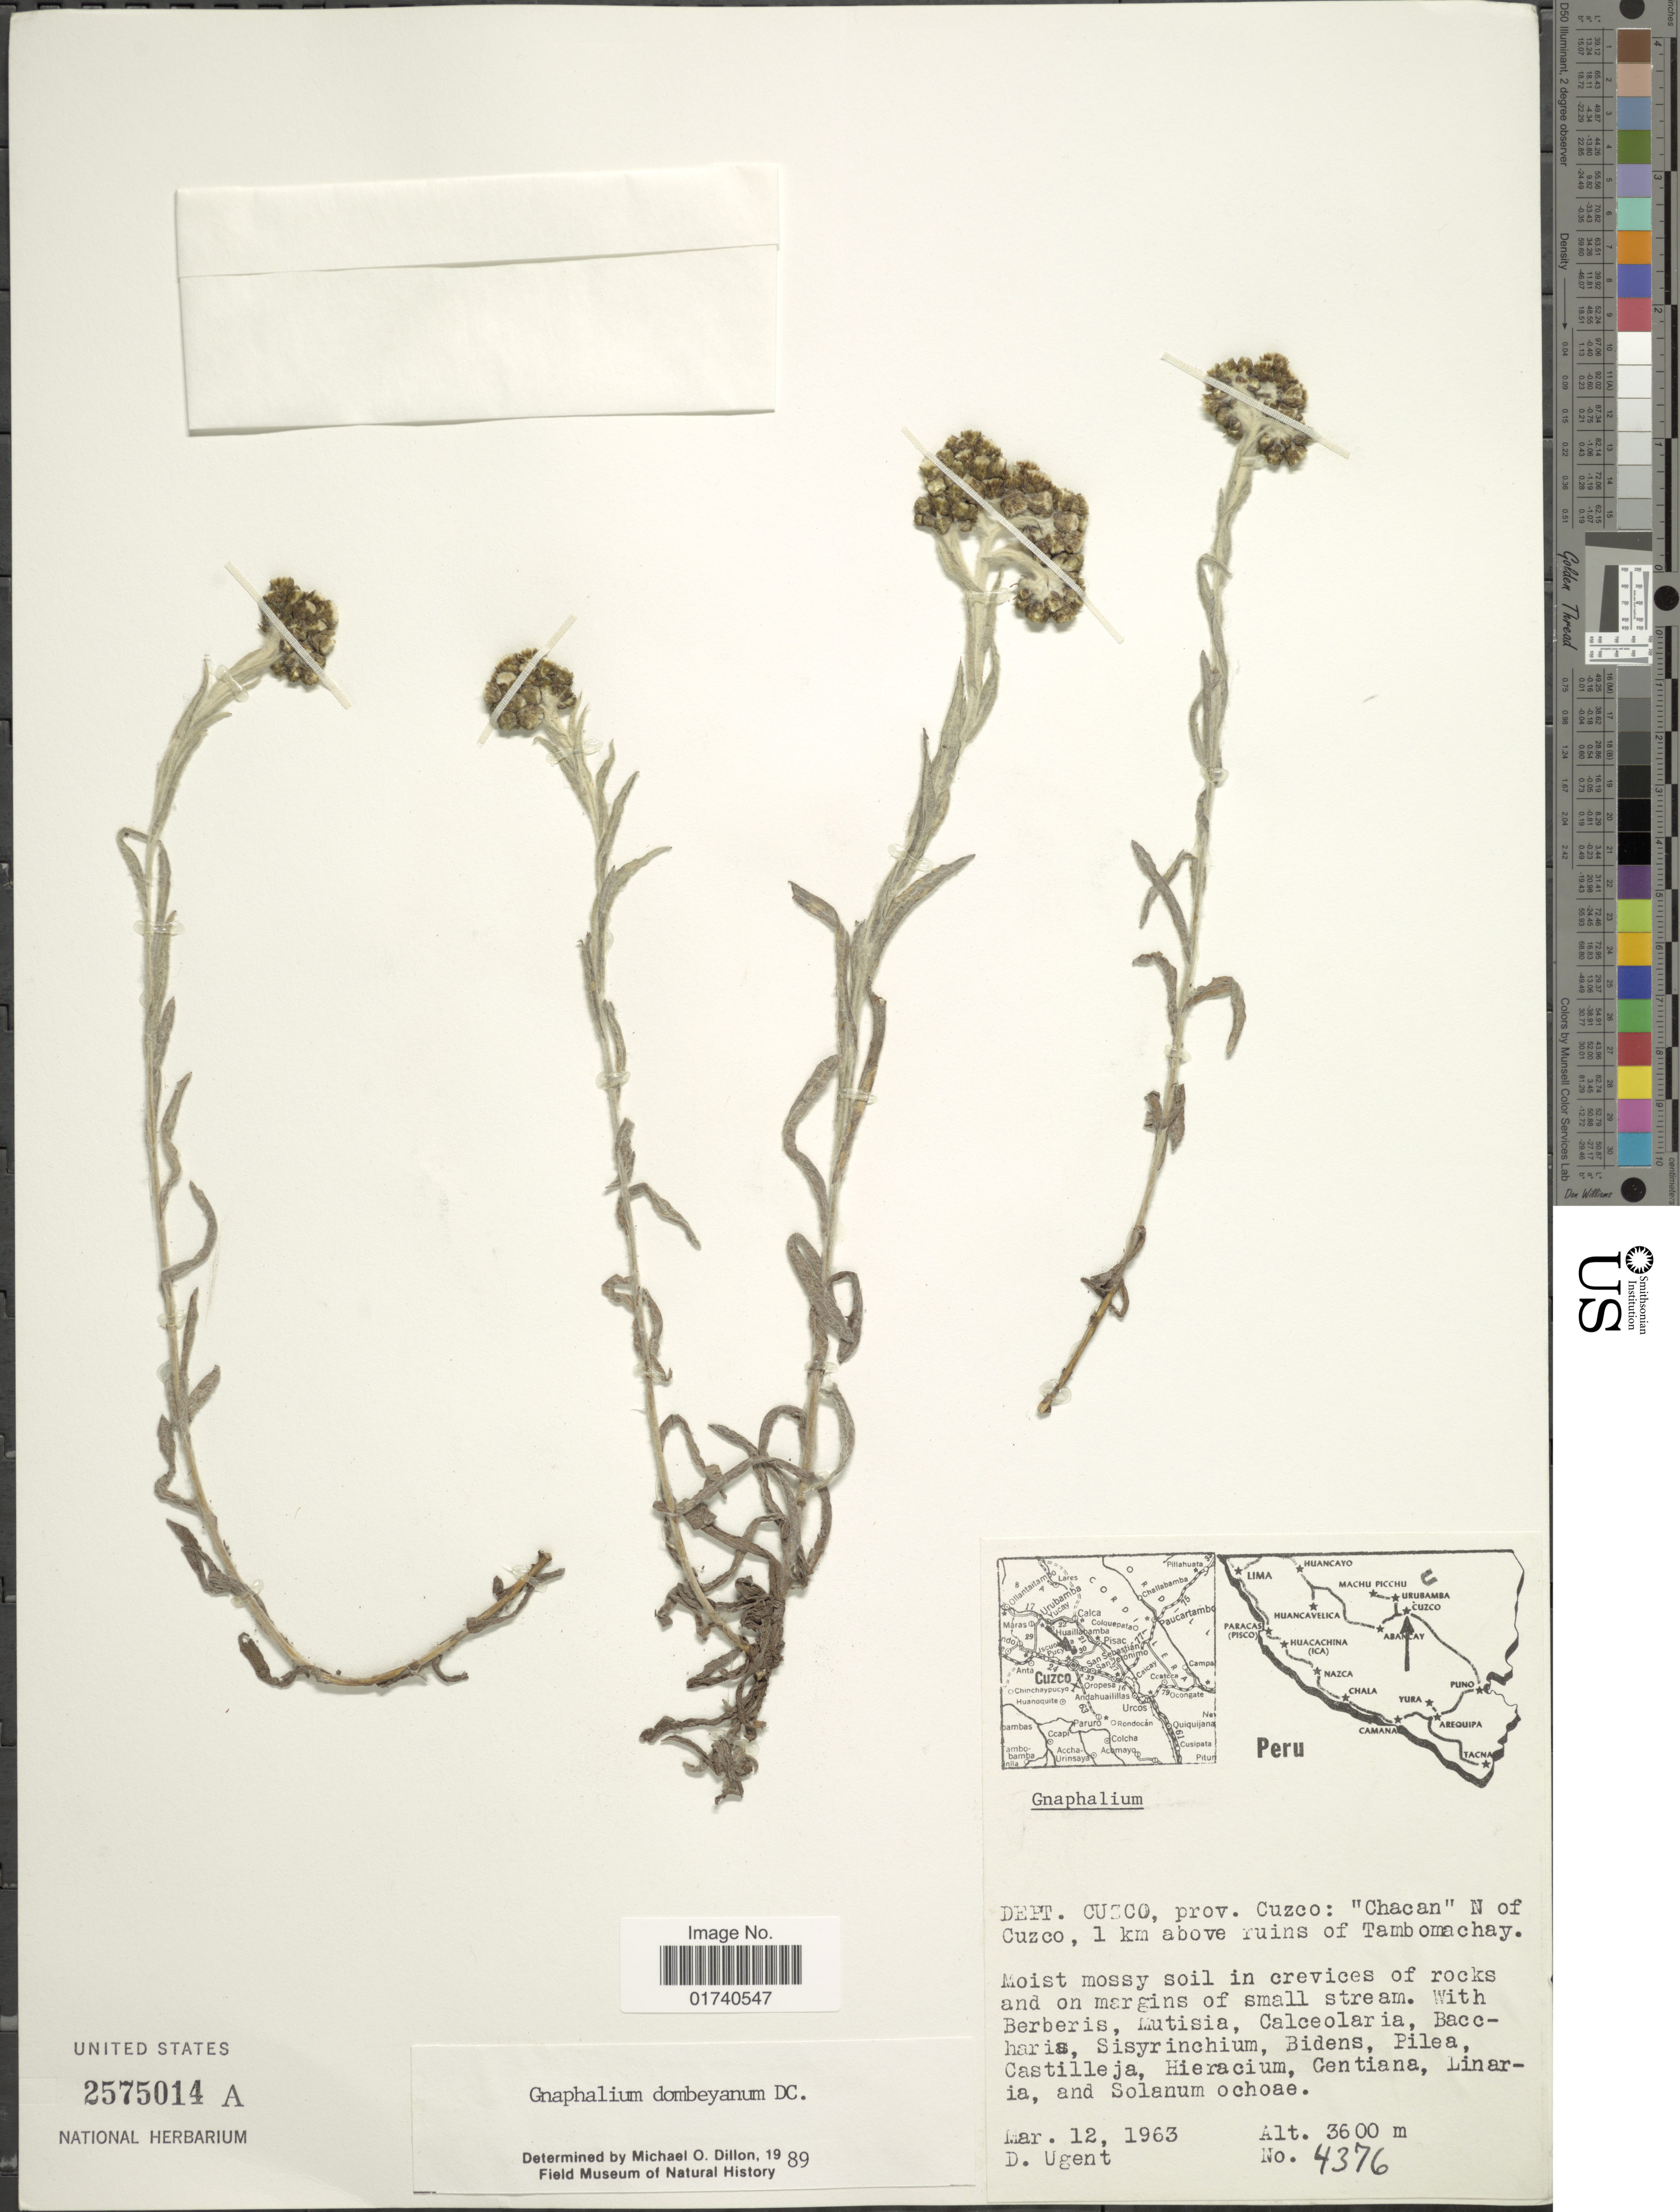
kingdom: Plantae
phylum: Tracheophyta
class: Magnoliopsida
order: Asterales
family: Asteraceae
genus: Pseudognaphalium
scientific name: Pseudognaphalium dombeyanum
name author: (DC.) Anderb.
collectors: D. Ugent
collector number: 4376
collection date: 1963-03-12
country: Peru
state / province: Cusco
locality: Dept. Cuzco, prov. Cuzco: 'Chacan' N of Cuzco, 1 km above ruins of Tambomachay.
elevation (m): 3600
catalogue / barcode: US 2575914A